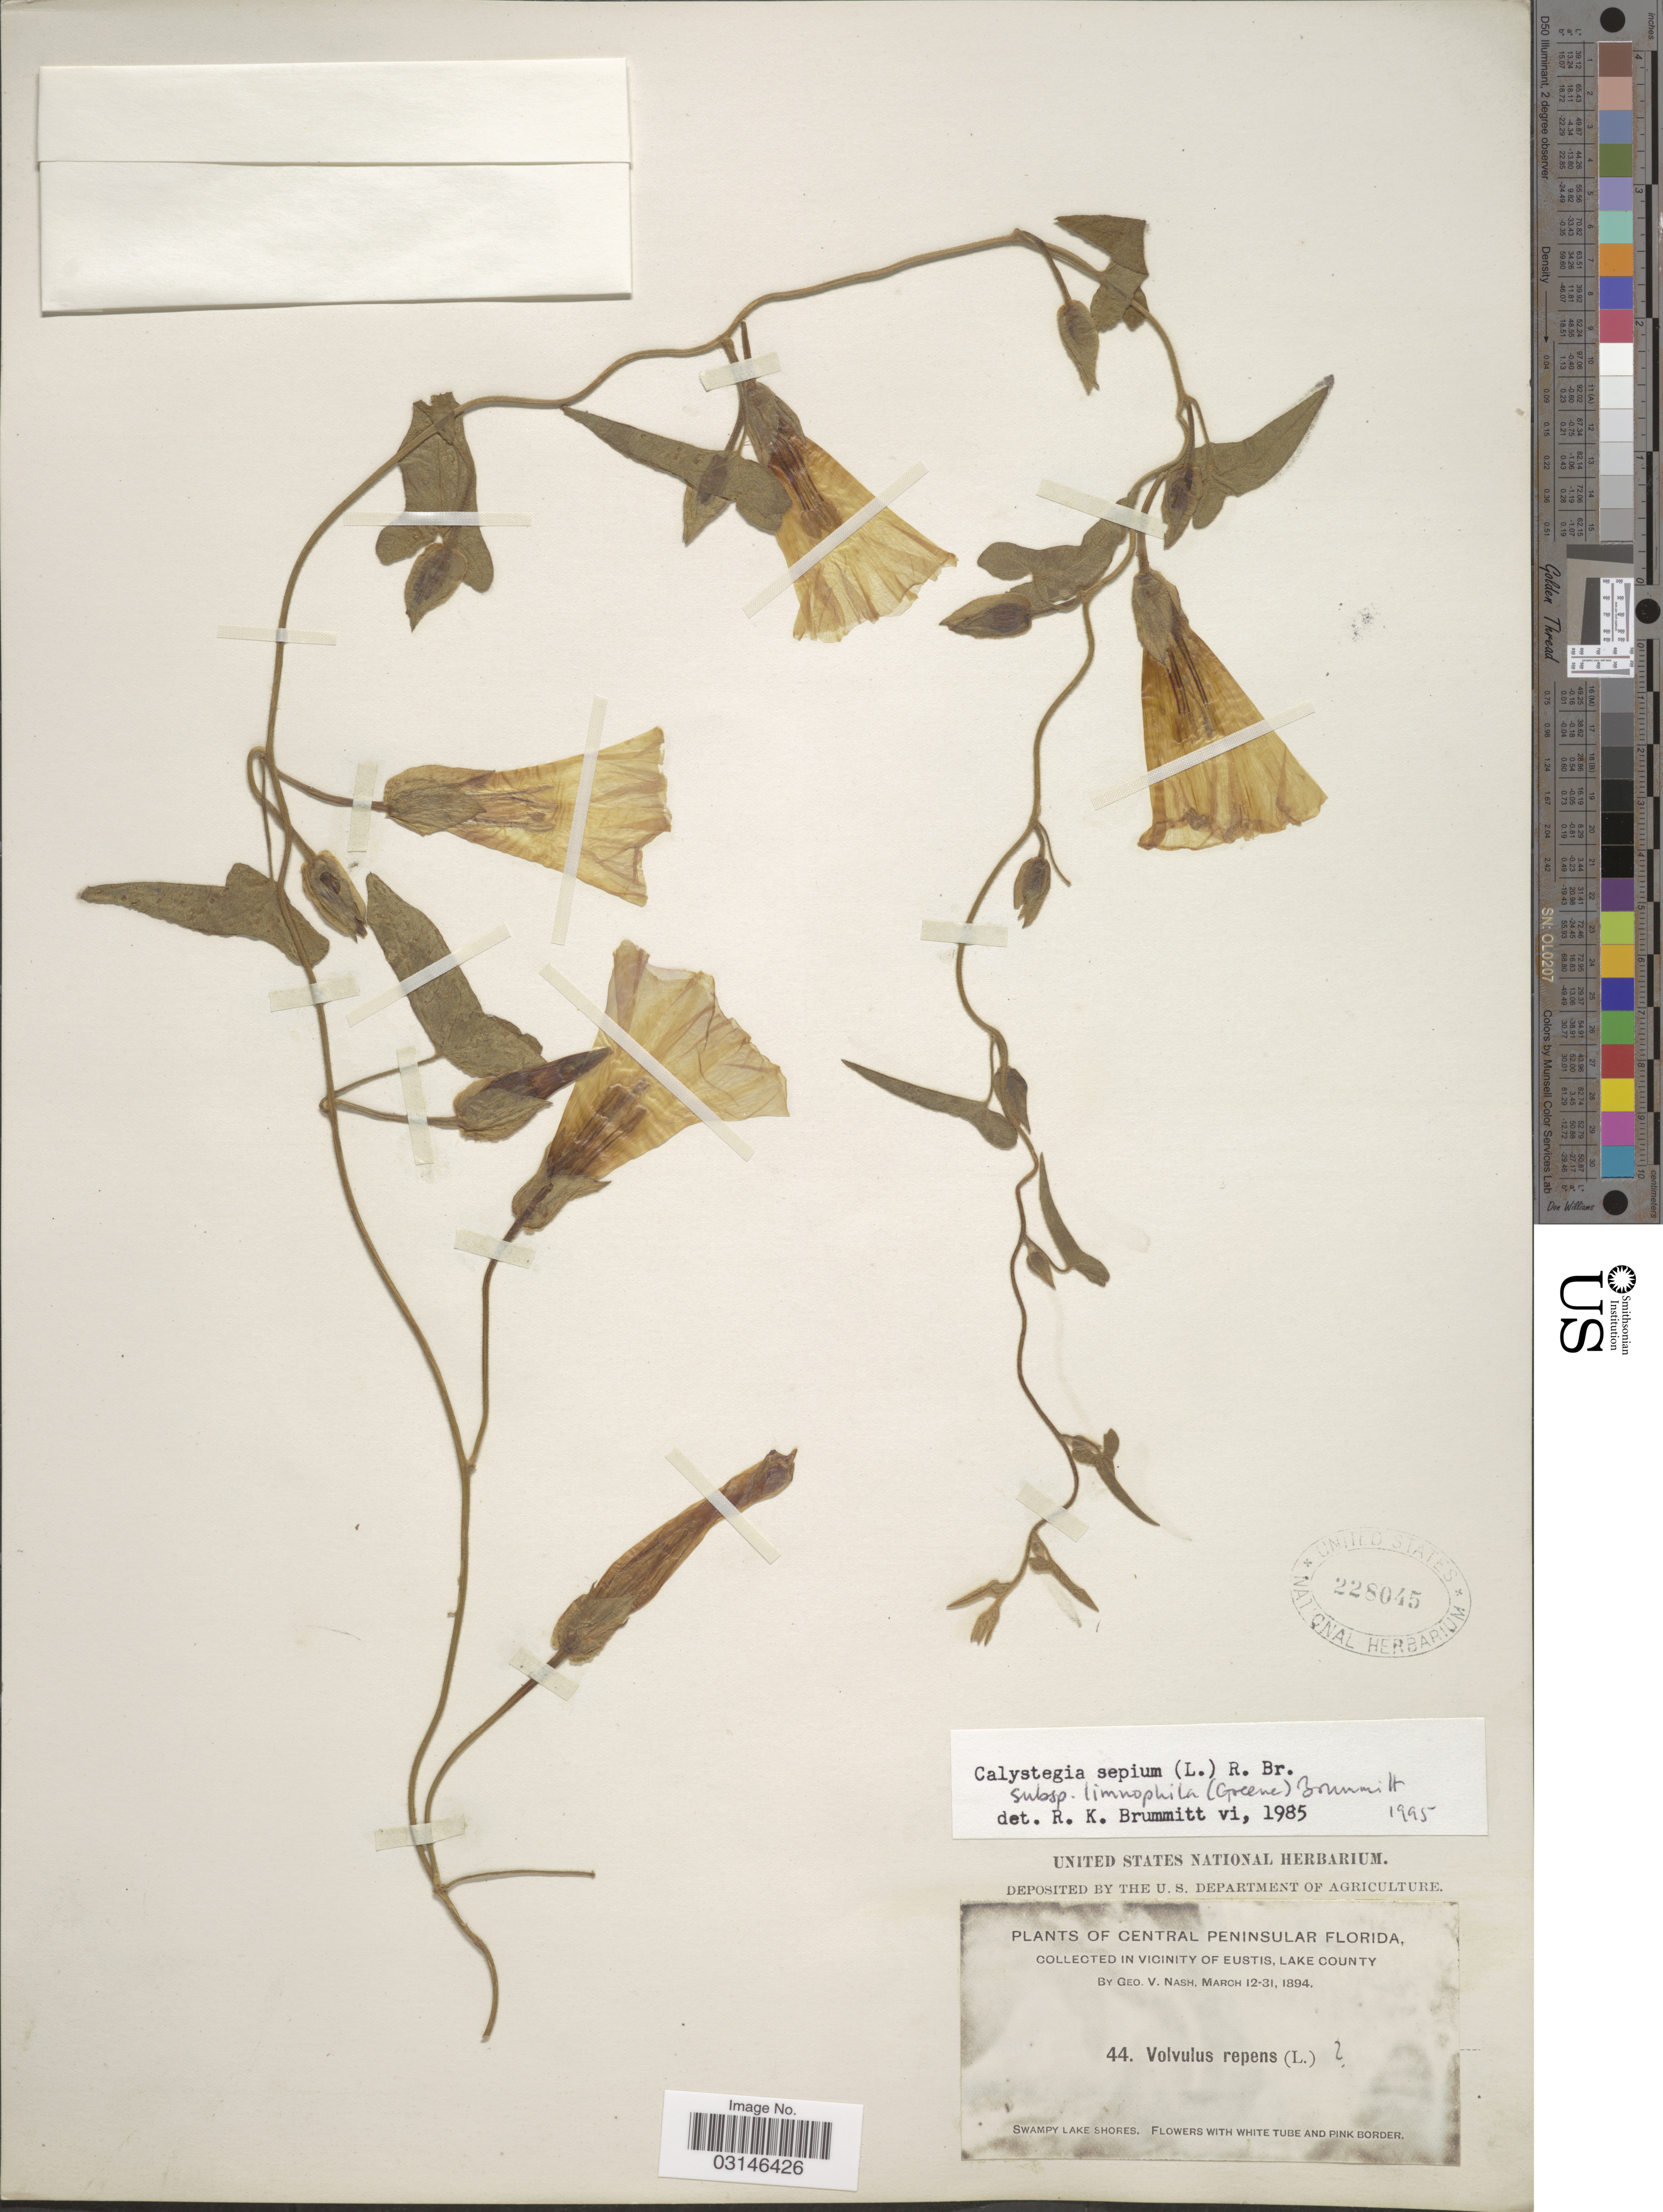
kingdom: Plantae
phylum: Tracheophyta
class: Magnoliopsida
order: Solanales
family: Convolvulaceae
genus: Calystegia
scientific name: Calystegia sepium subsp. limnophila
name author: (Greene) Brummitt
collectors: G. V. Nash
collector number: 44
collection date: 1894-03-12/1894-03-31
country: United States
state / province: Florida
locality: Central Peninsular Florida, In Vicinity of Eustis, Lake County, Swampy Lake Shores.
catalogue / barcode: US 228045